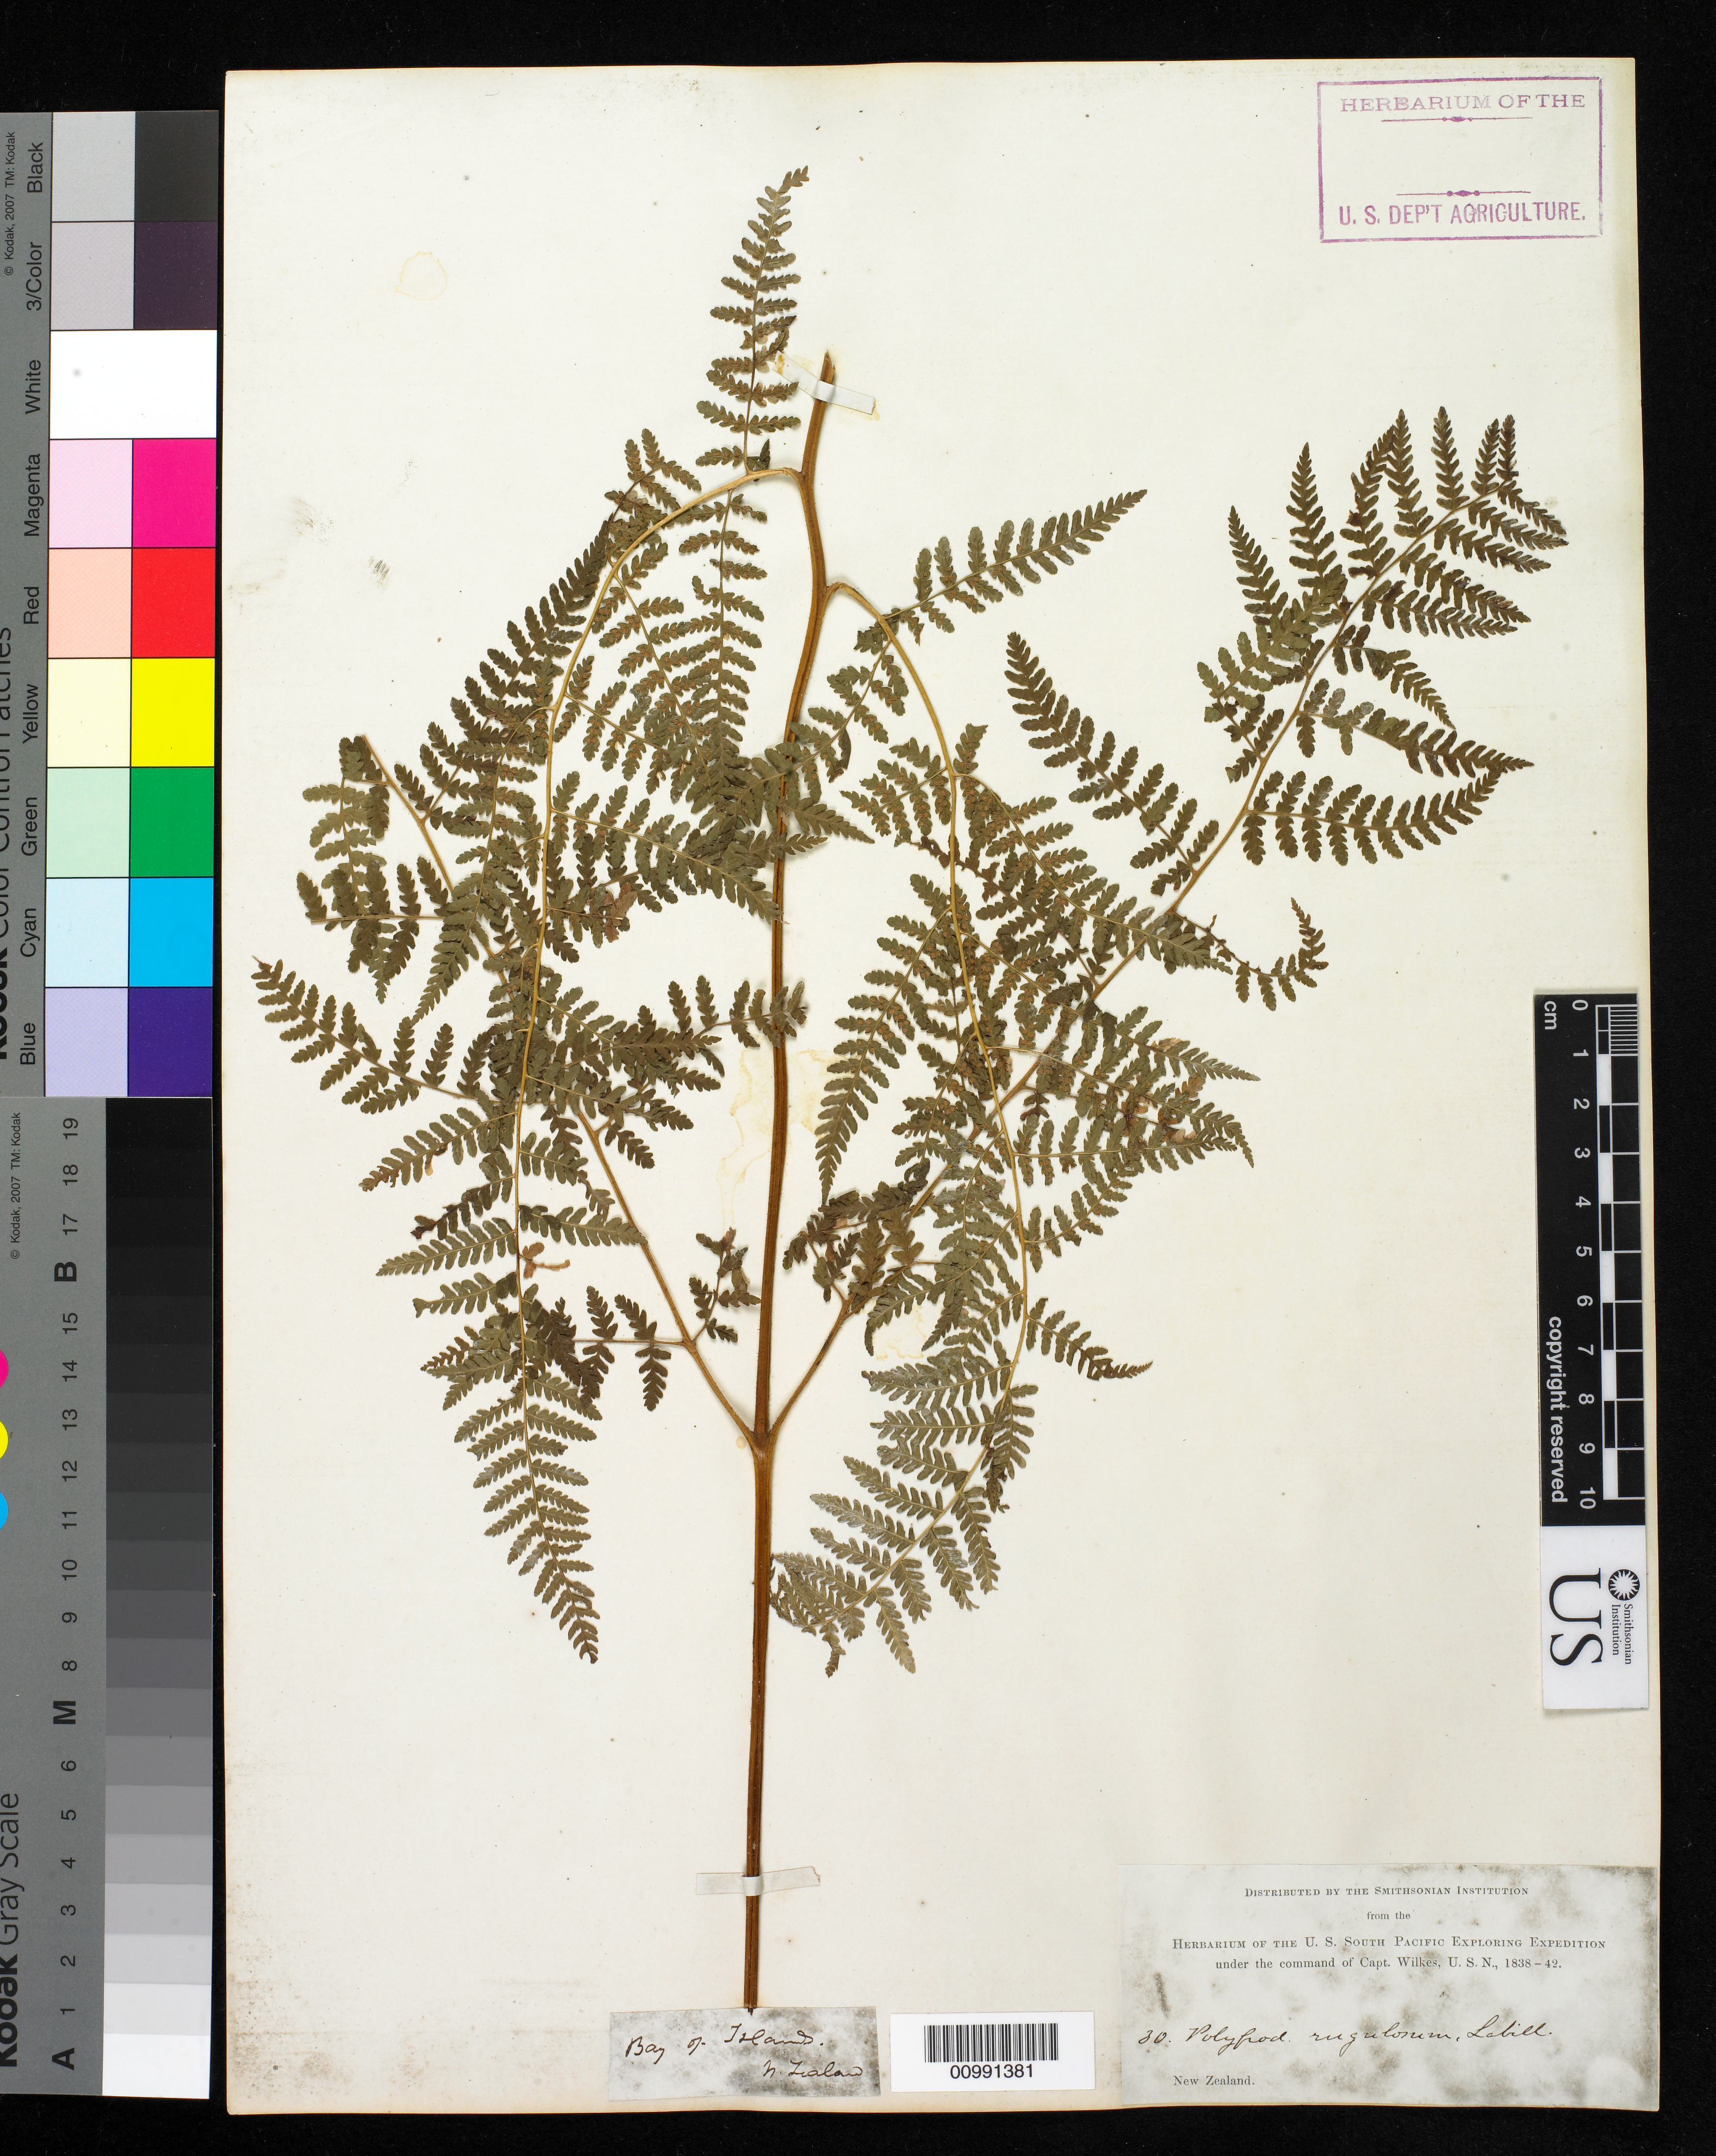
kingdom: Plantae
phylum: Tracheophyta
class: Polypodiopsida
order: Polypodiales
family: Dennstaedtiaceae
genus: Hypolepis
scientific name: Hypolepis ambigua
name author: (A.J. Richards) Brownsey & Chinnock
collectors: Wilkes Explor. Exped.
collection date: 1838/1842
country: New Zealand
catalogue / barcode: US 98710